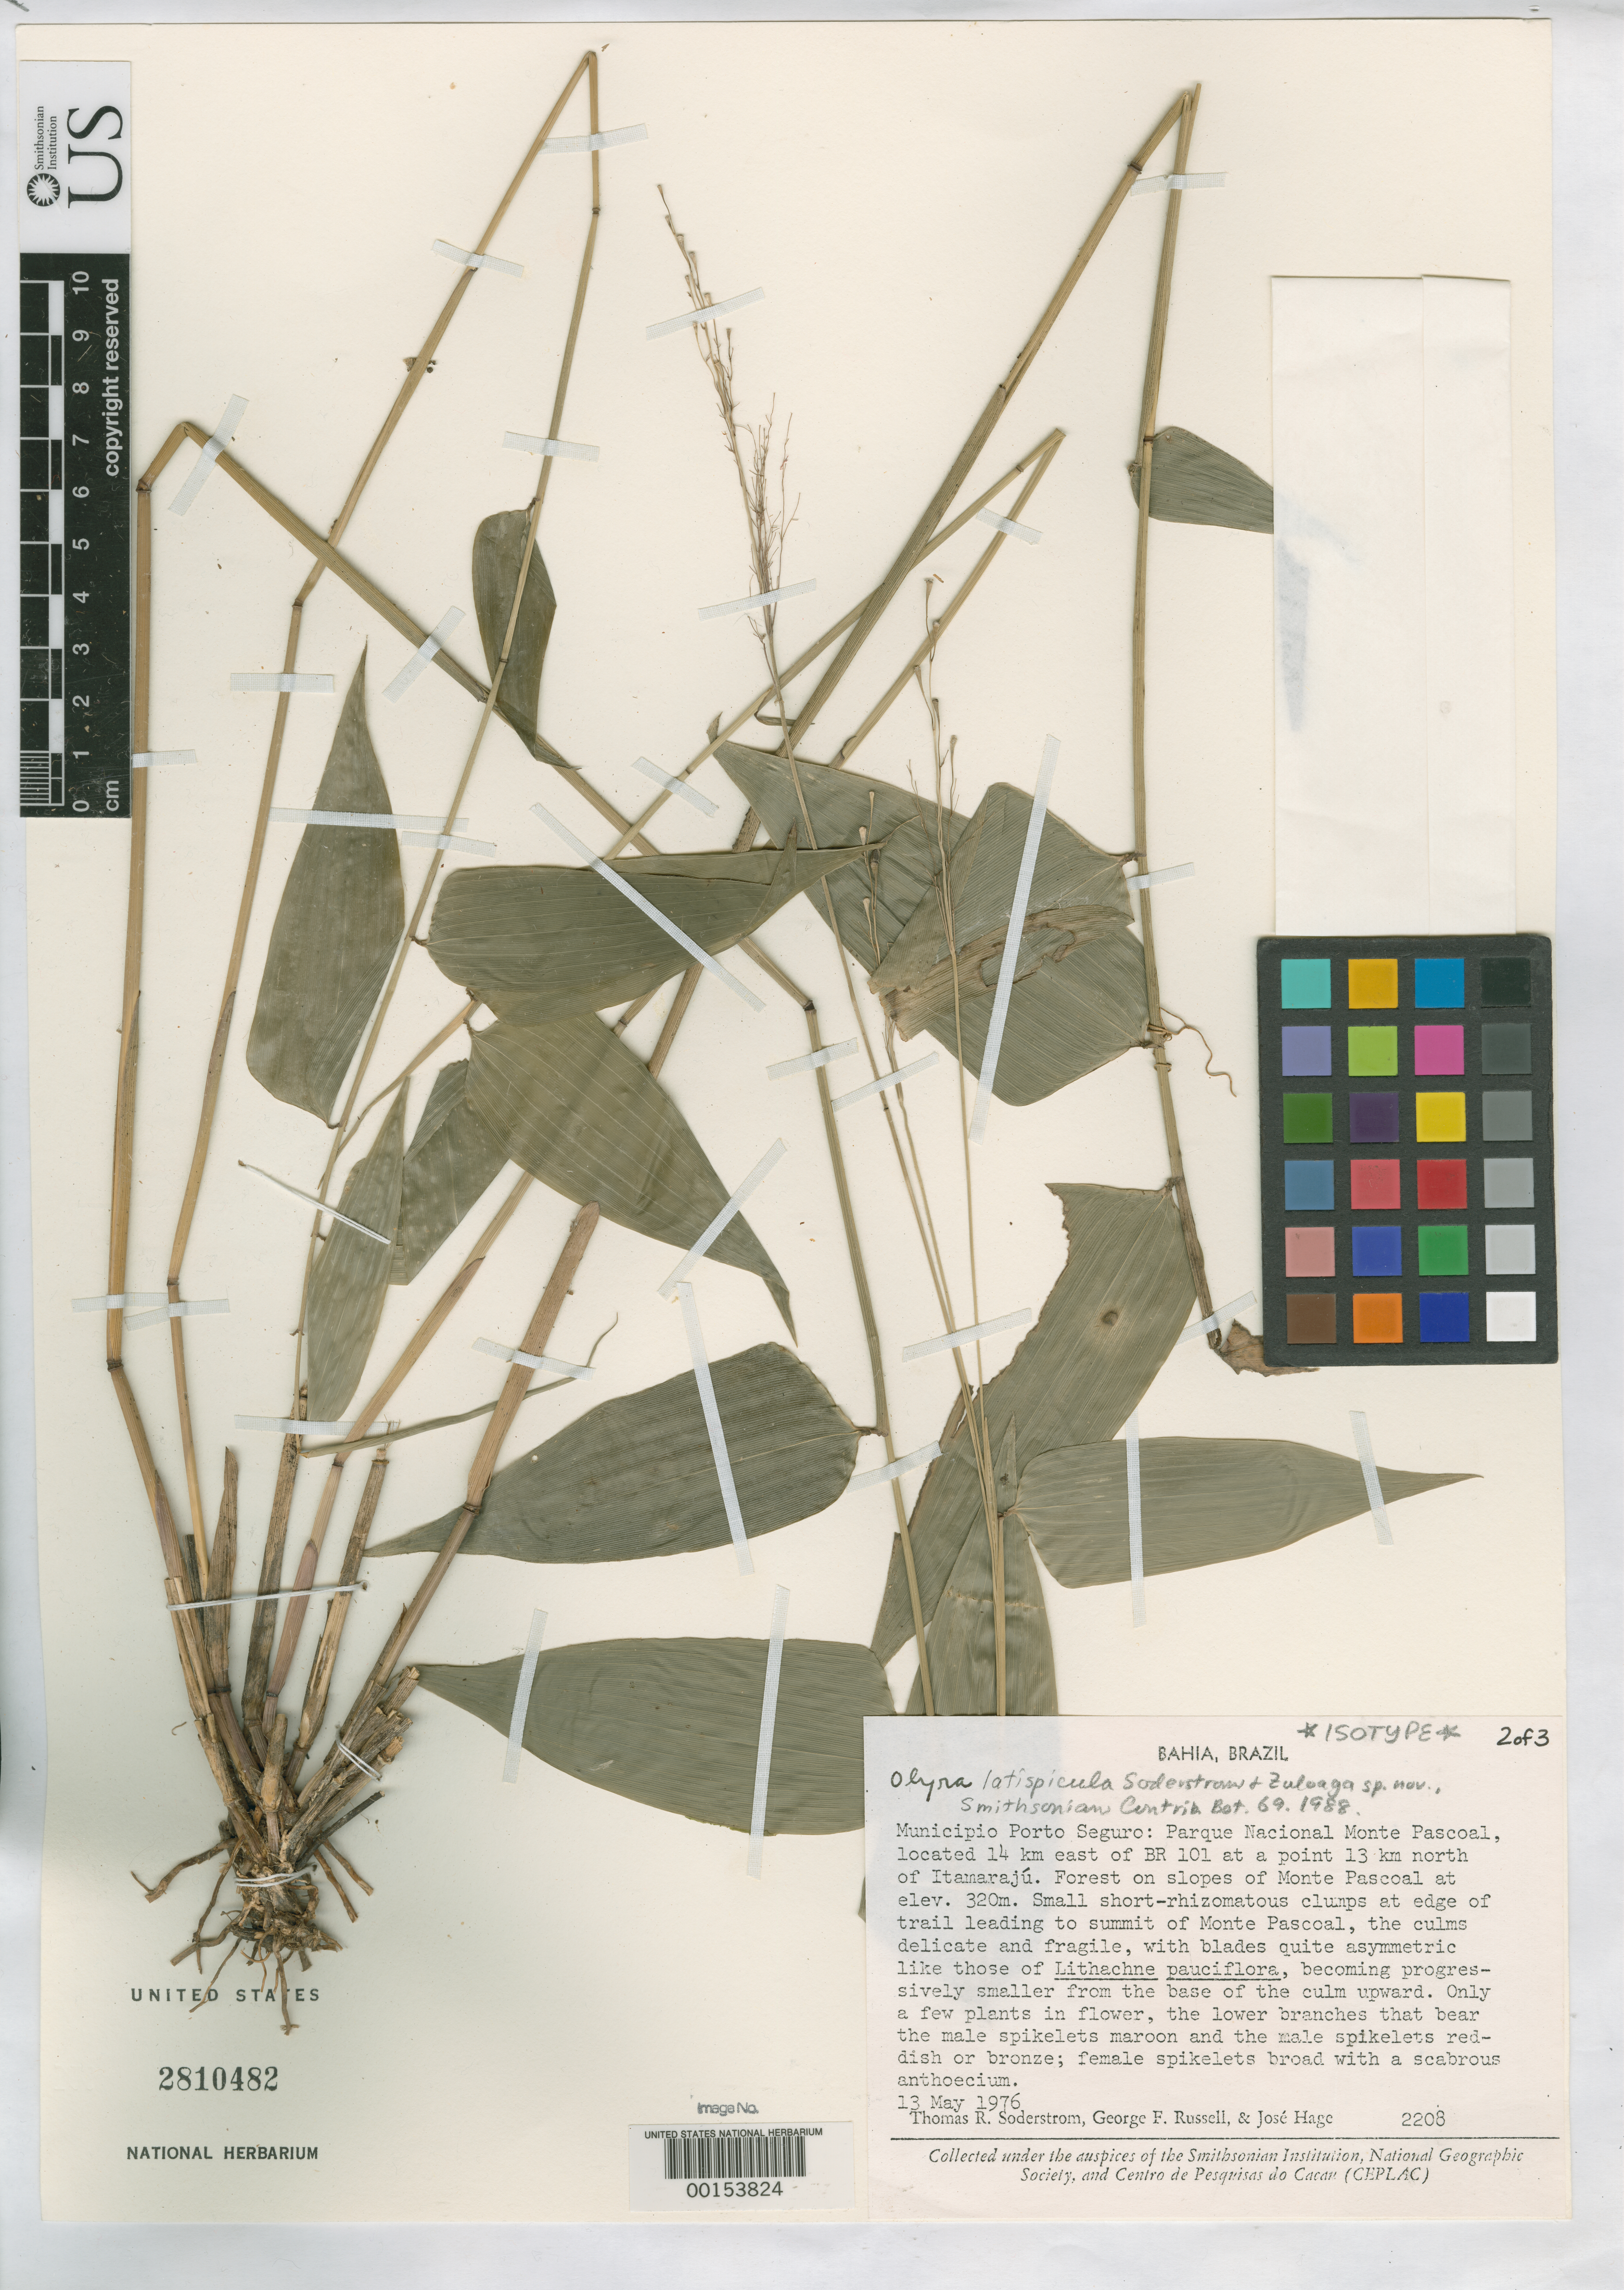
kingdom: Plantae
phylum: Tracheophyta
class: Liliopsida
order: Poales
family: Poaceae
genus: Olyra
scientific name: Olyra latispicula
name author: Soderstr. & Zuloaga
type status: Isotype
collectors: T. R. Soderstrom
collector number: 2208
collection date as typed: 13 May 1976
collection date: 1976-05-13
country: Brazil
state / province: Bahia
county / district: Pôrto Seguro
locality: Monte Pascoal National Park, 14 km E of BR 101 at a Point 13 km N of Itamataju, forest on slope of Monte Pascoal.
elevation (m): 320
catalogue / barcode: US 2810482